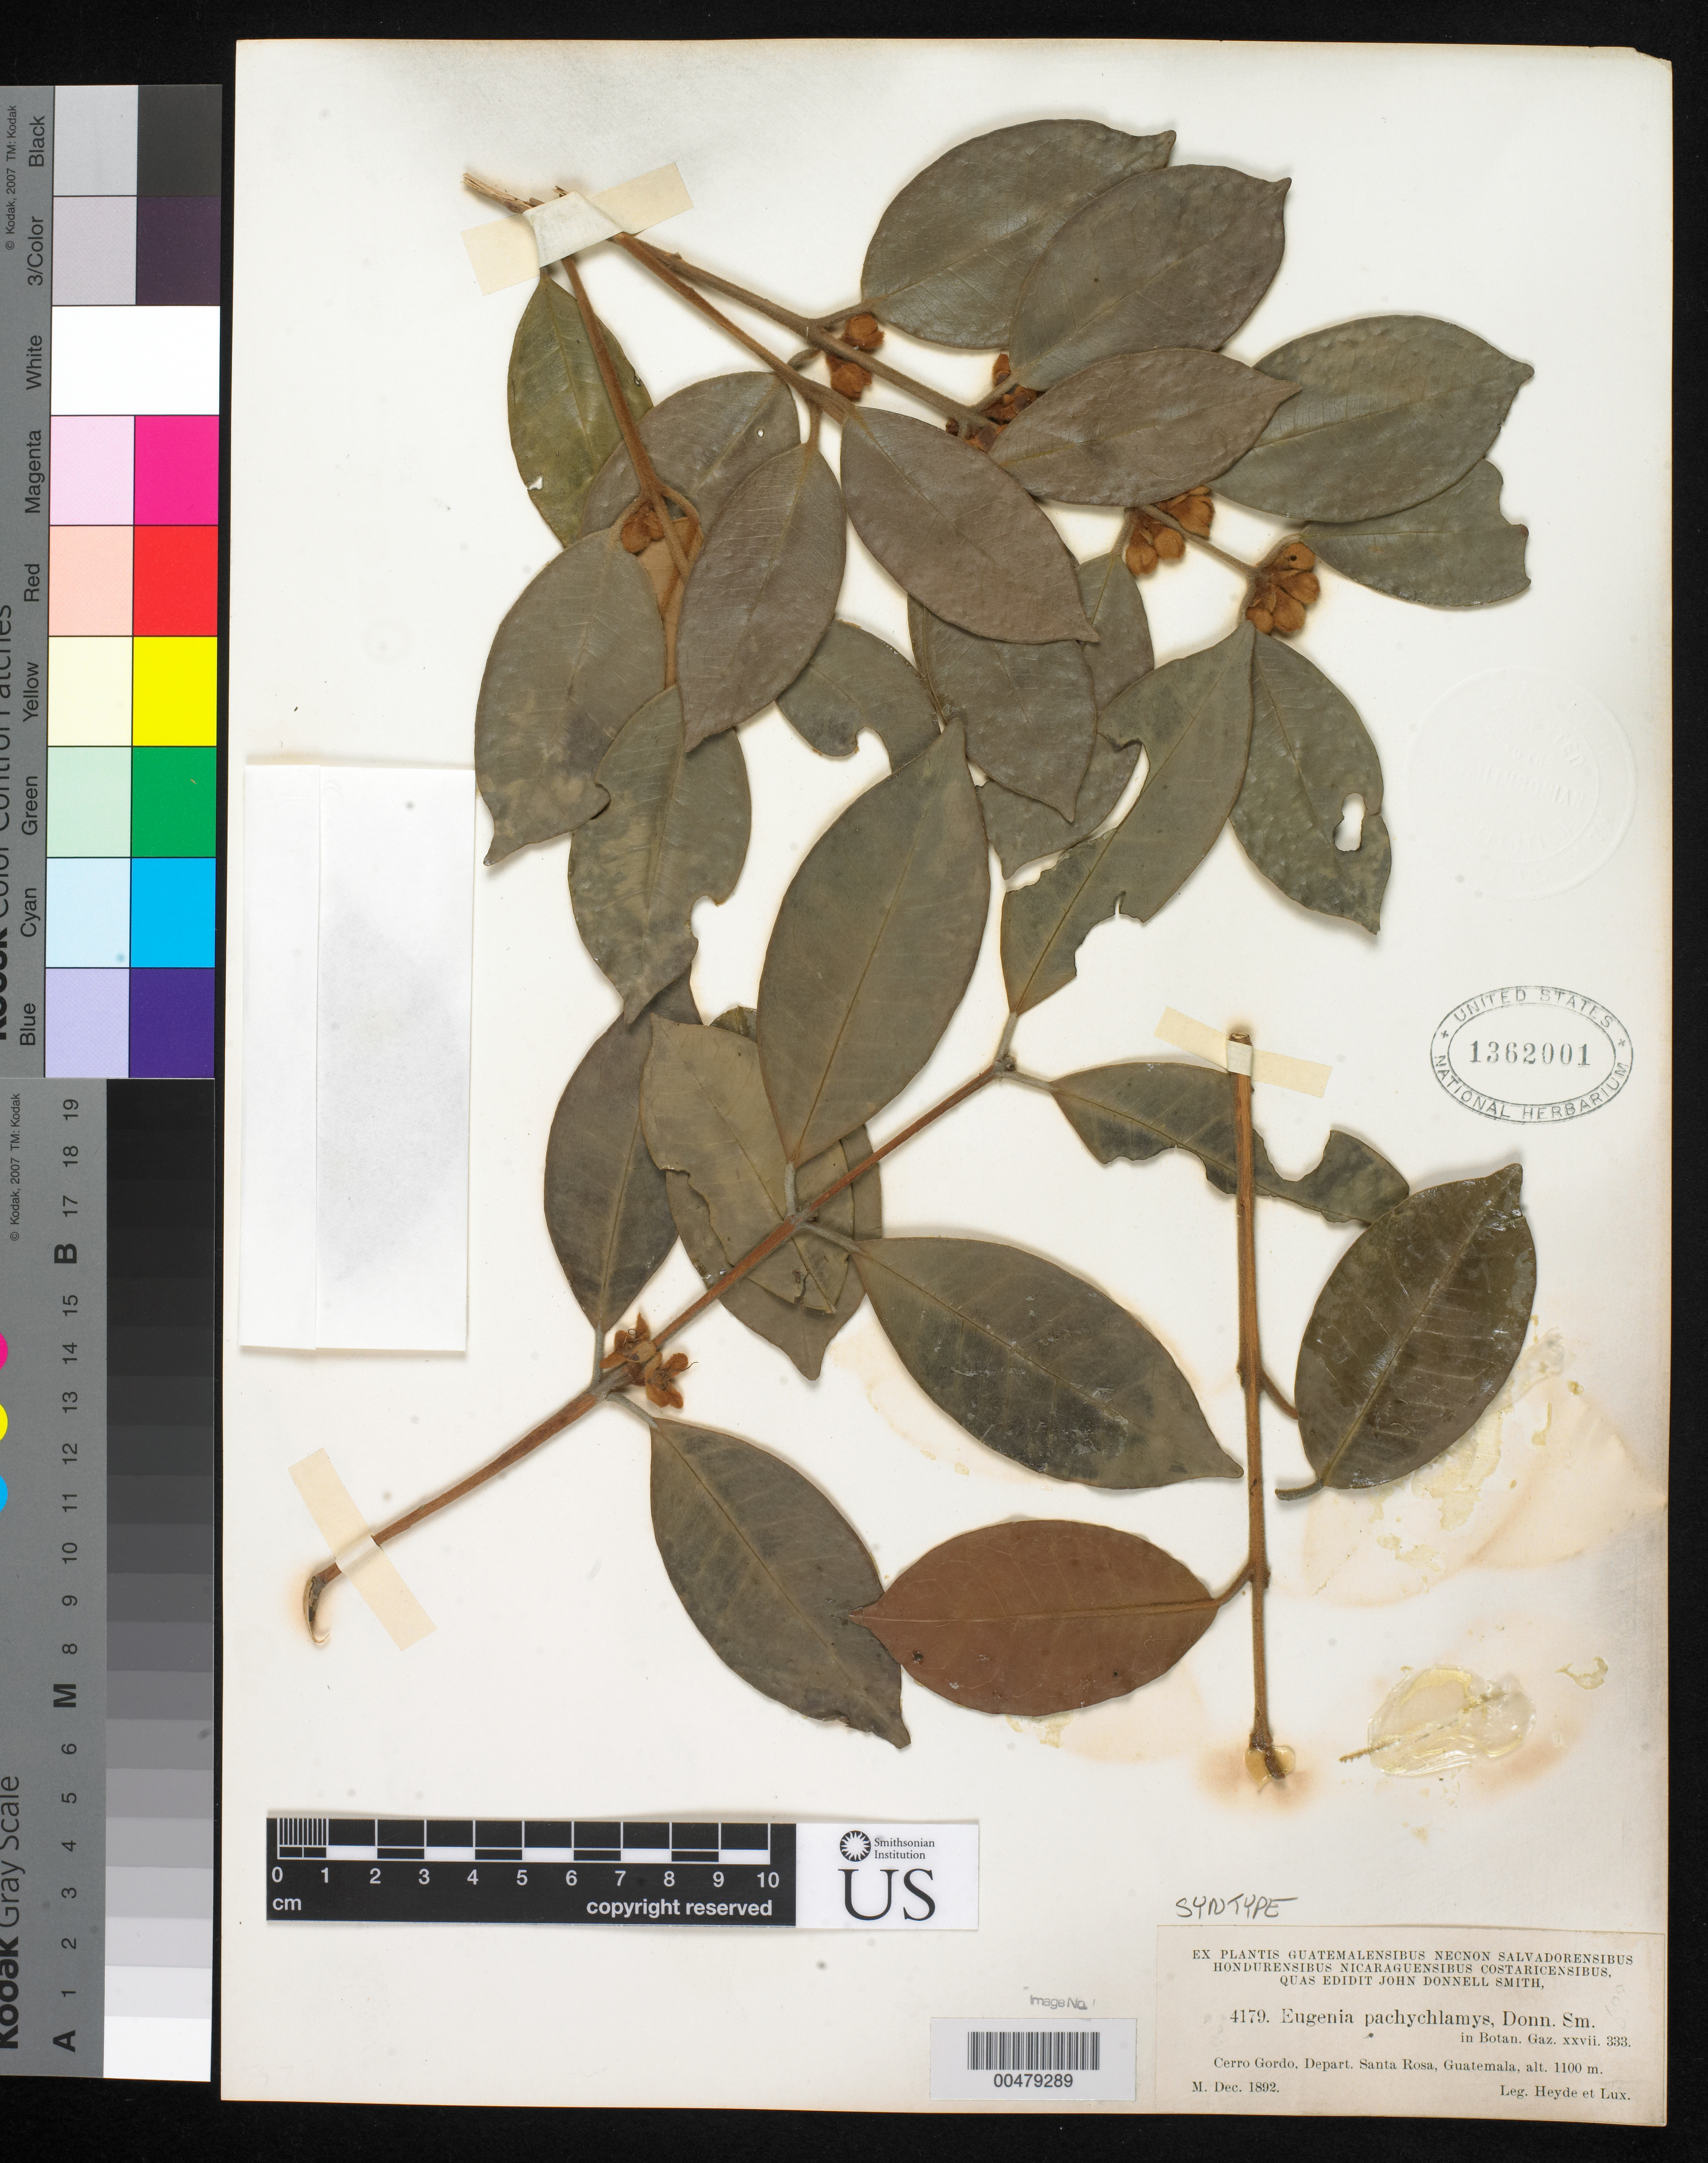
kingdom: Plantae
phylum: Tracheophyta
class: Magnoliopsida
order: Myrtales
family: Myrtaceae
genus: Eugenia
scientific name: Eugenia pachychlamys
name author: Donn. Sm.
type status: Syntype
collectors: E. T. Heyde & E. Lux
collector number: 4179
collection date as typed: Dec 1892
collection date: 1892-12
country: Guatemala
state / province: Santa Rosa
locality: Cerro Gordo.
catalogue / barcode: US 1362001